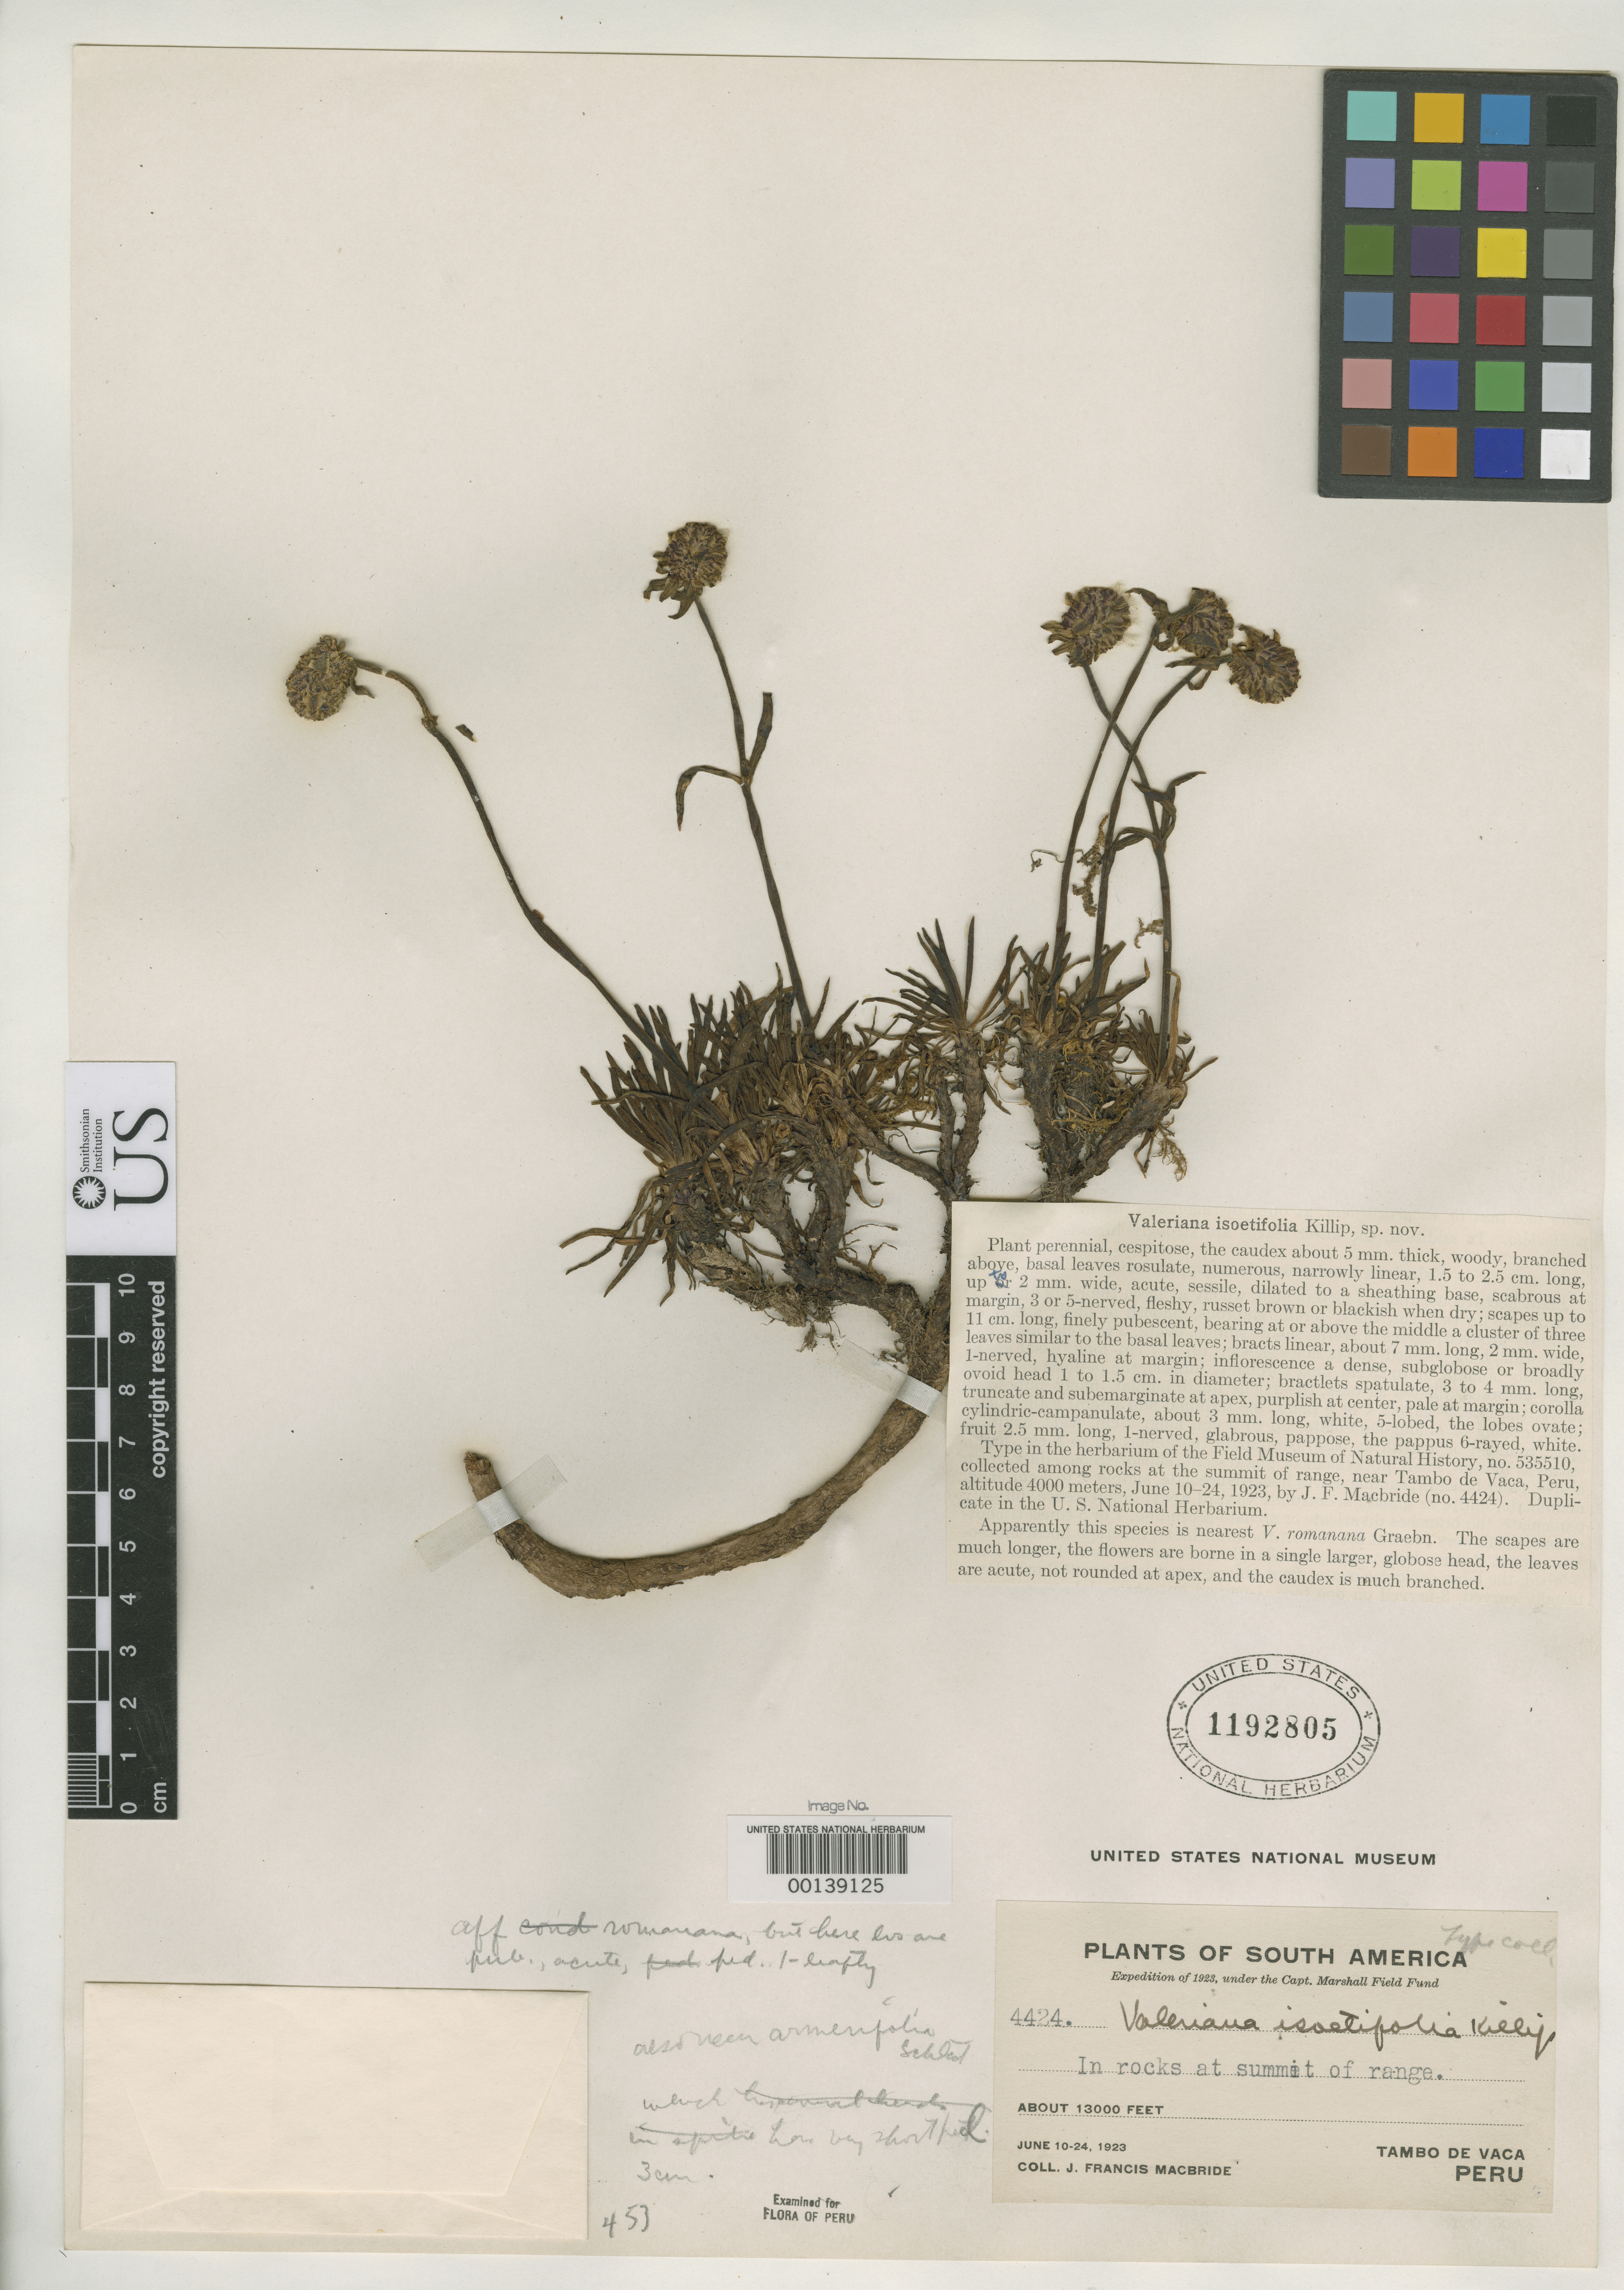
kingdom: Plantae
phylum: Tracheophyta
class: Magnoliopsida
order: Dipsacales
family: Caprifoliaceae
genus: Valeriana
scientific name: Valeriana isoetifolia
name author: Killip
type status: Isotype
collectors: J. F. Macbride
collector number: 4424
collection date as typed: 10 Jun 1923 to 24 Jun 1923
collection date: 1923-06-10/1923-06-24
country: Peru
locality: Tambo de Vaca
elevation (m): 1400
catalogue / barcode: US 1192805